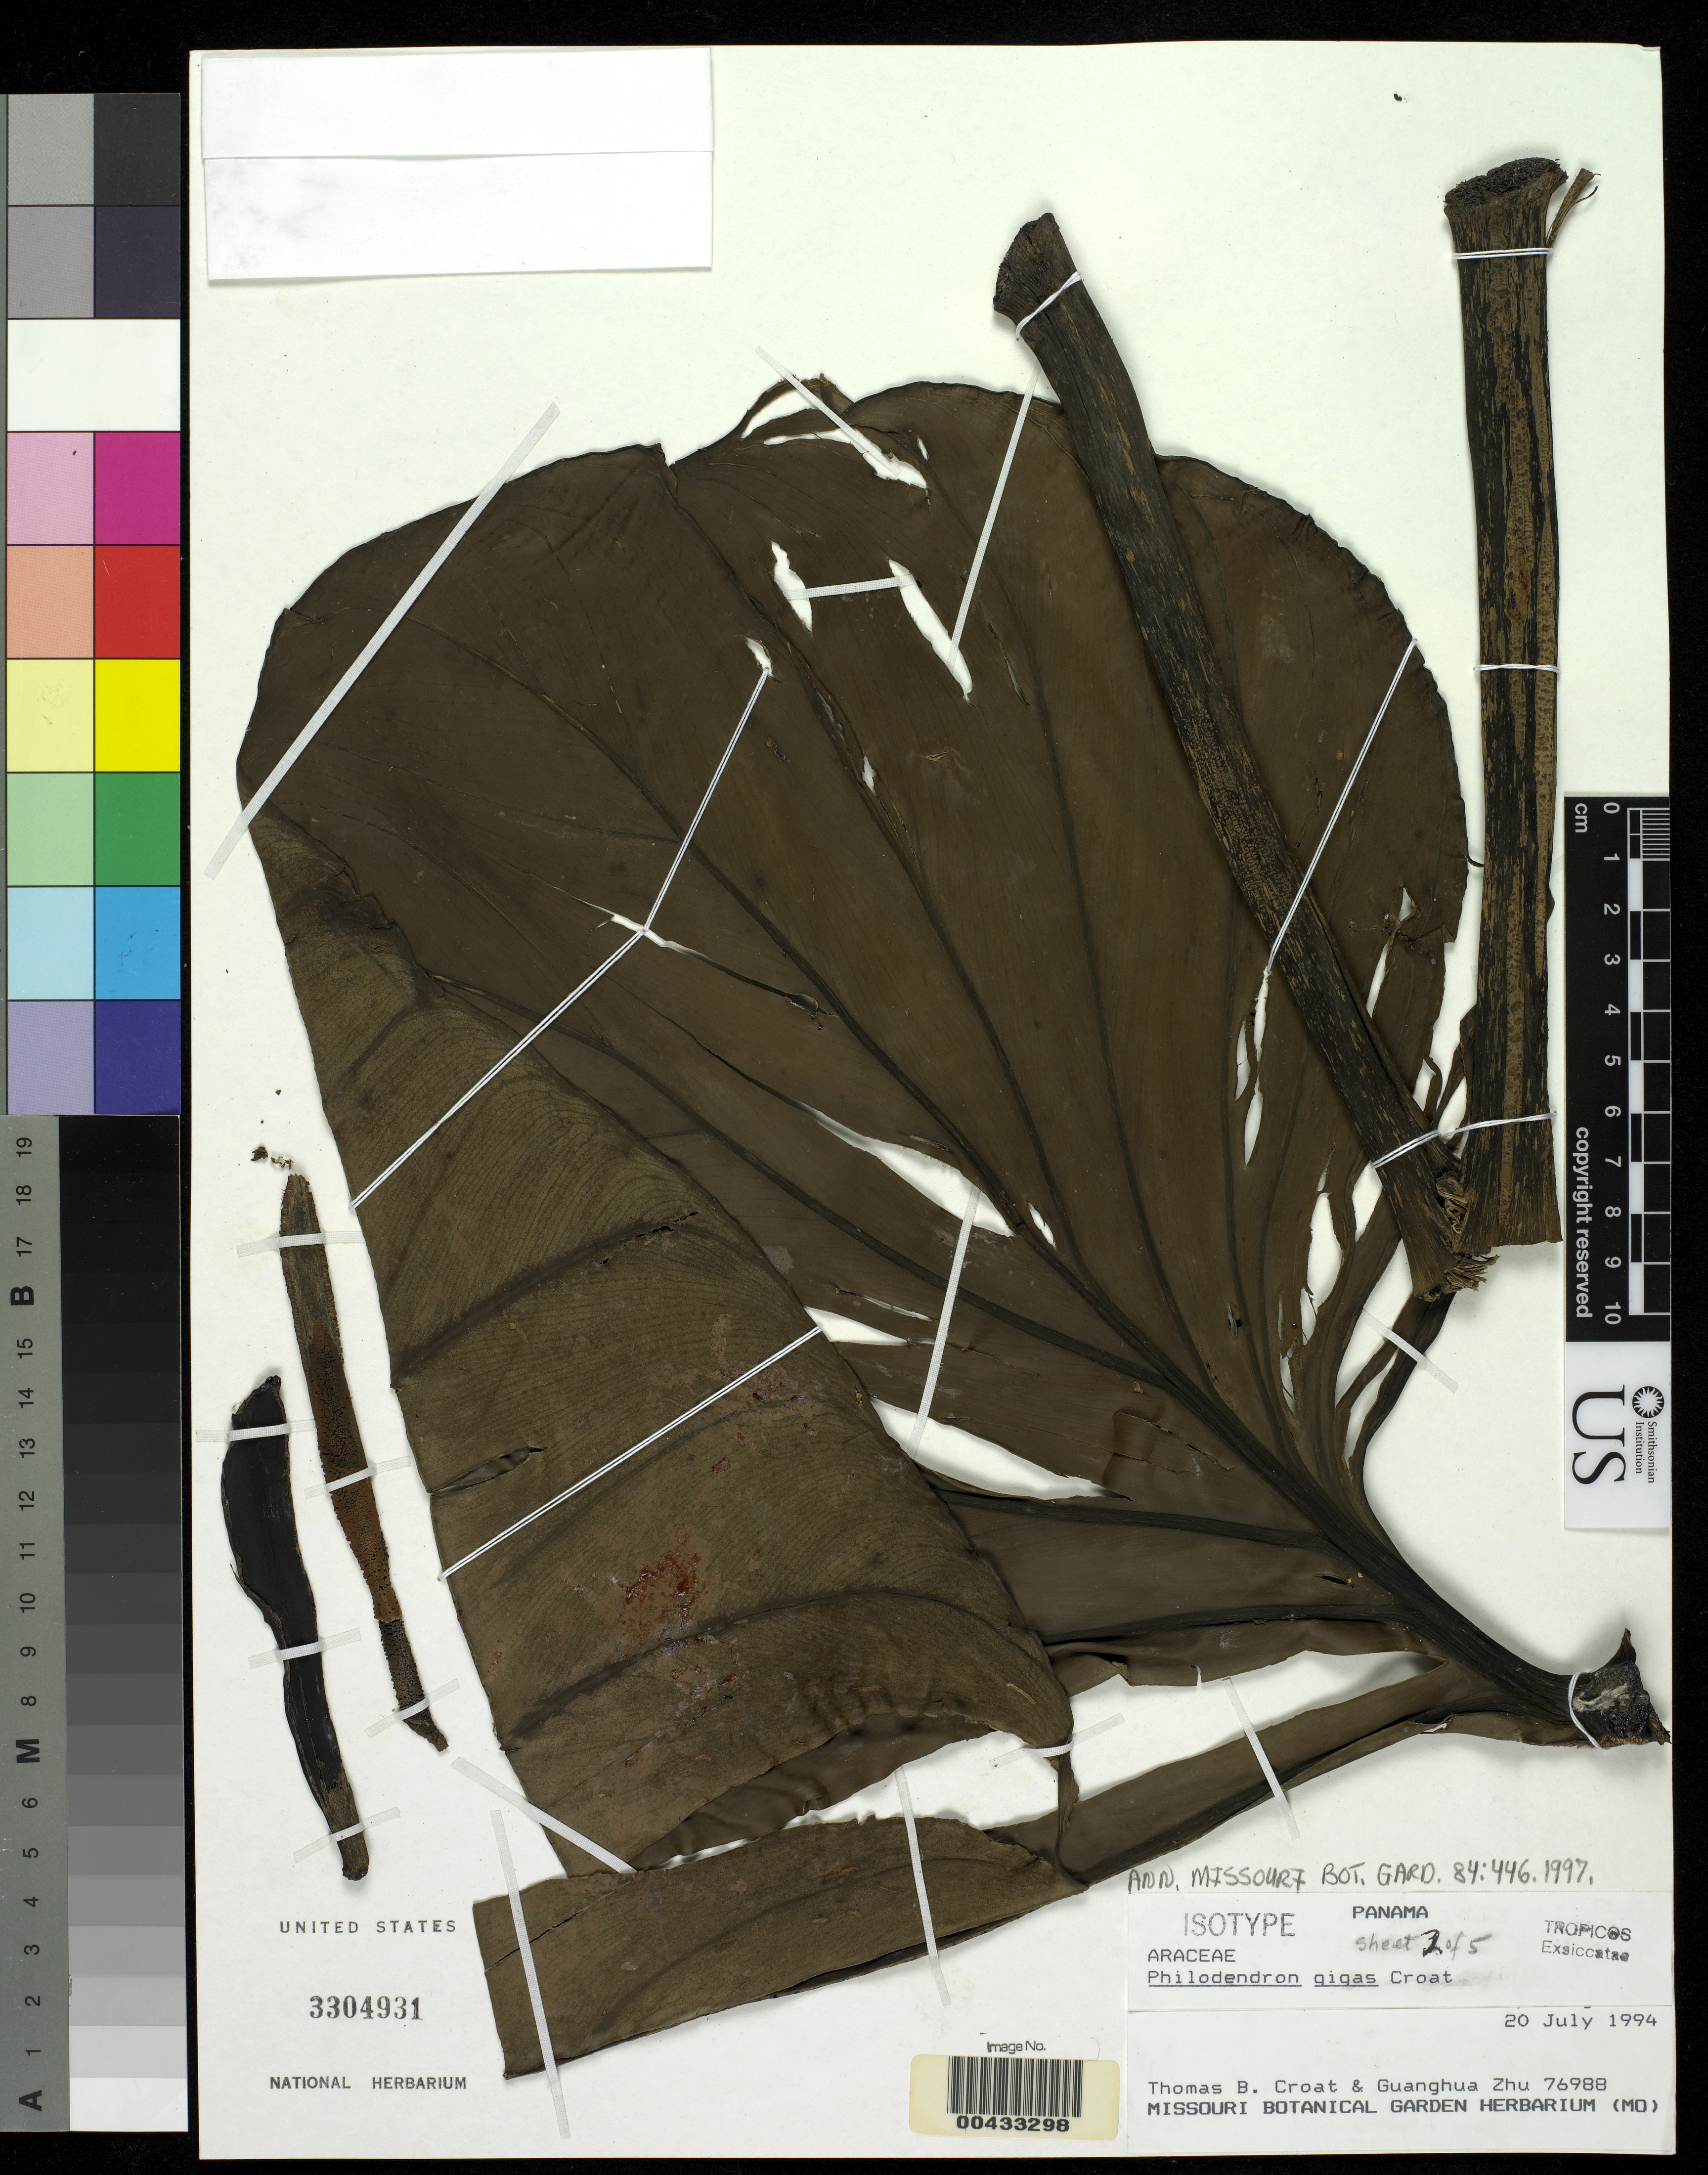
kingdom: Plantae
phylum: Tracheophyta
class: Liliopsida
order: Alismatales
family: Araceae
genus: Philodendron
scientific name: Philodendron gigas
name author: Croat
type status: Isotype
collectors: T. B. Croat & G. H. Zhu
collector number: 76988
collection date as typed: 20 Jul 1994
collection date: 1994-07-20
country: Panama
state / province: Kuna Yala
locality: Comarca de Kunayala, Nusigandi, 10.1 mi N of Intermountain Hwy, then 1.9 mi N of Nusigandi.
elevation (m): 310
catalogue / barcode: US 3304931